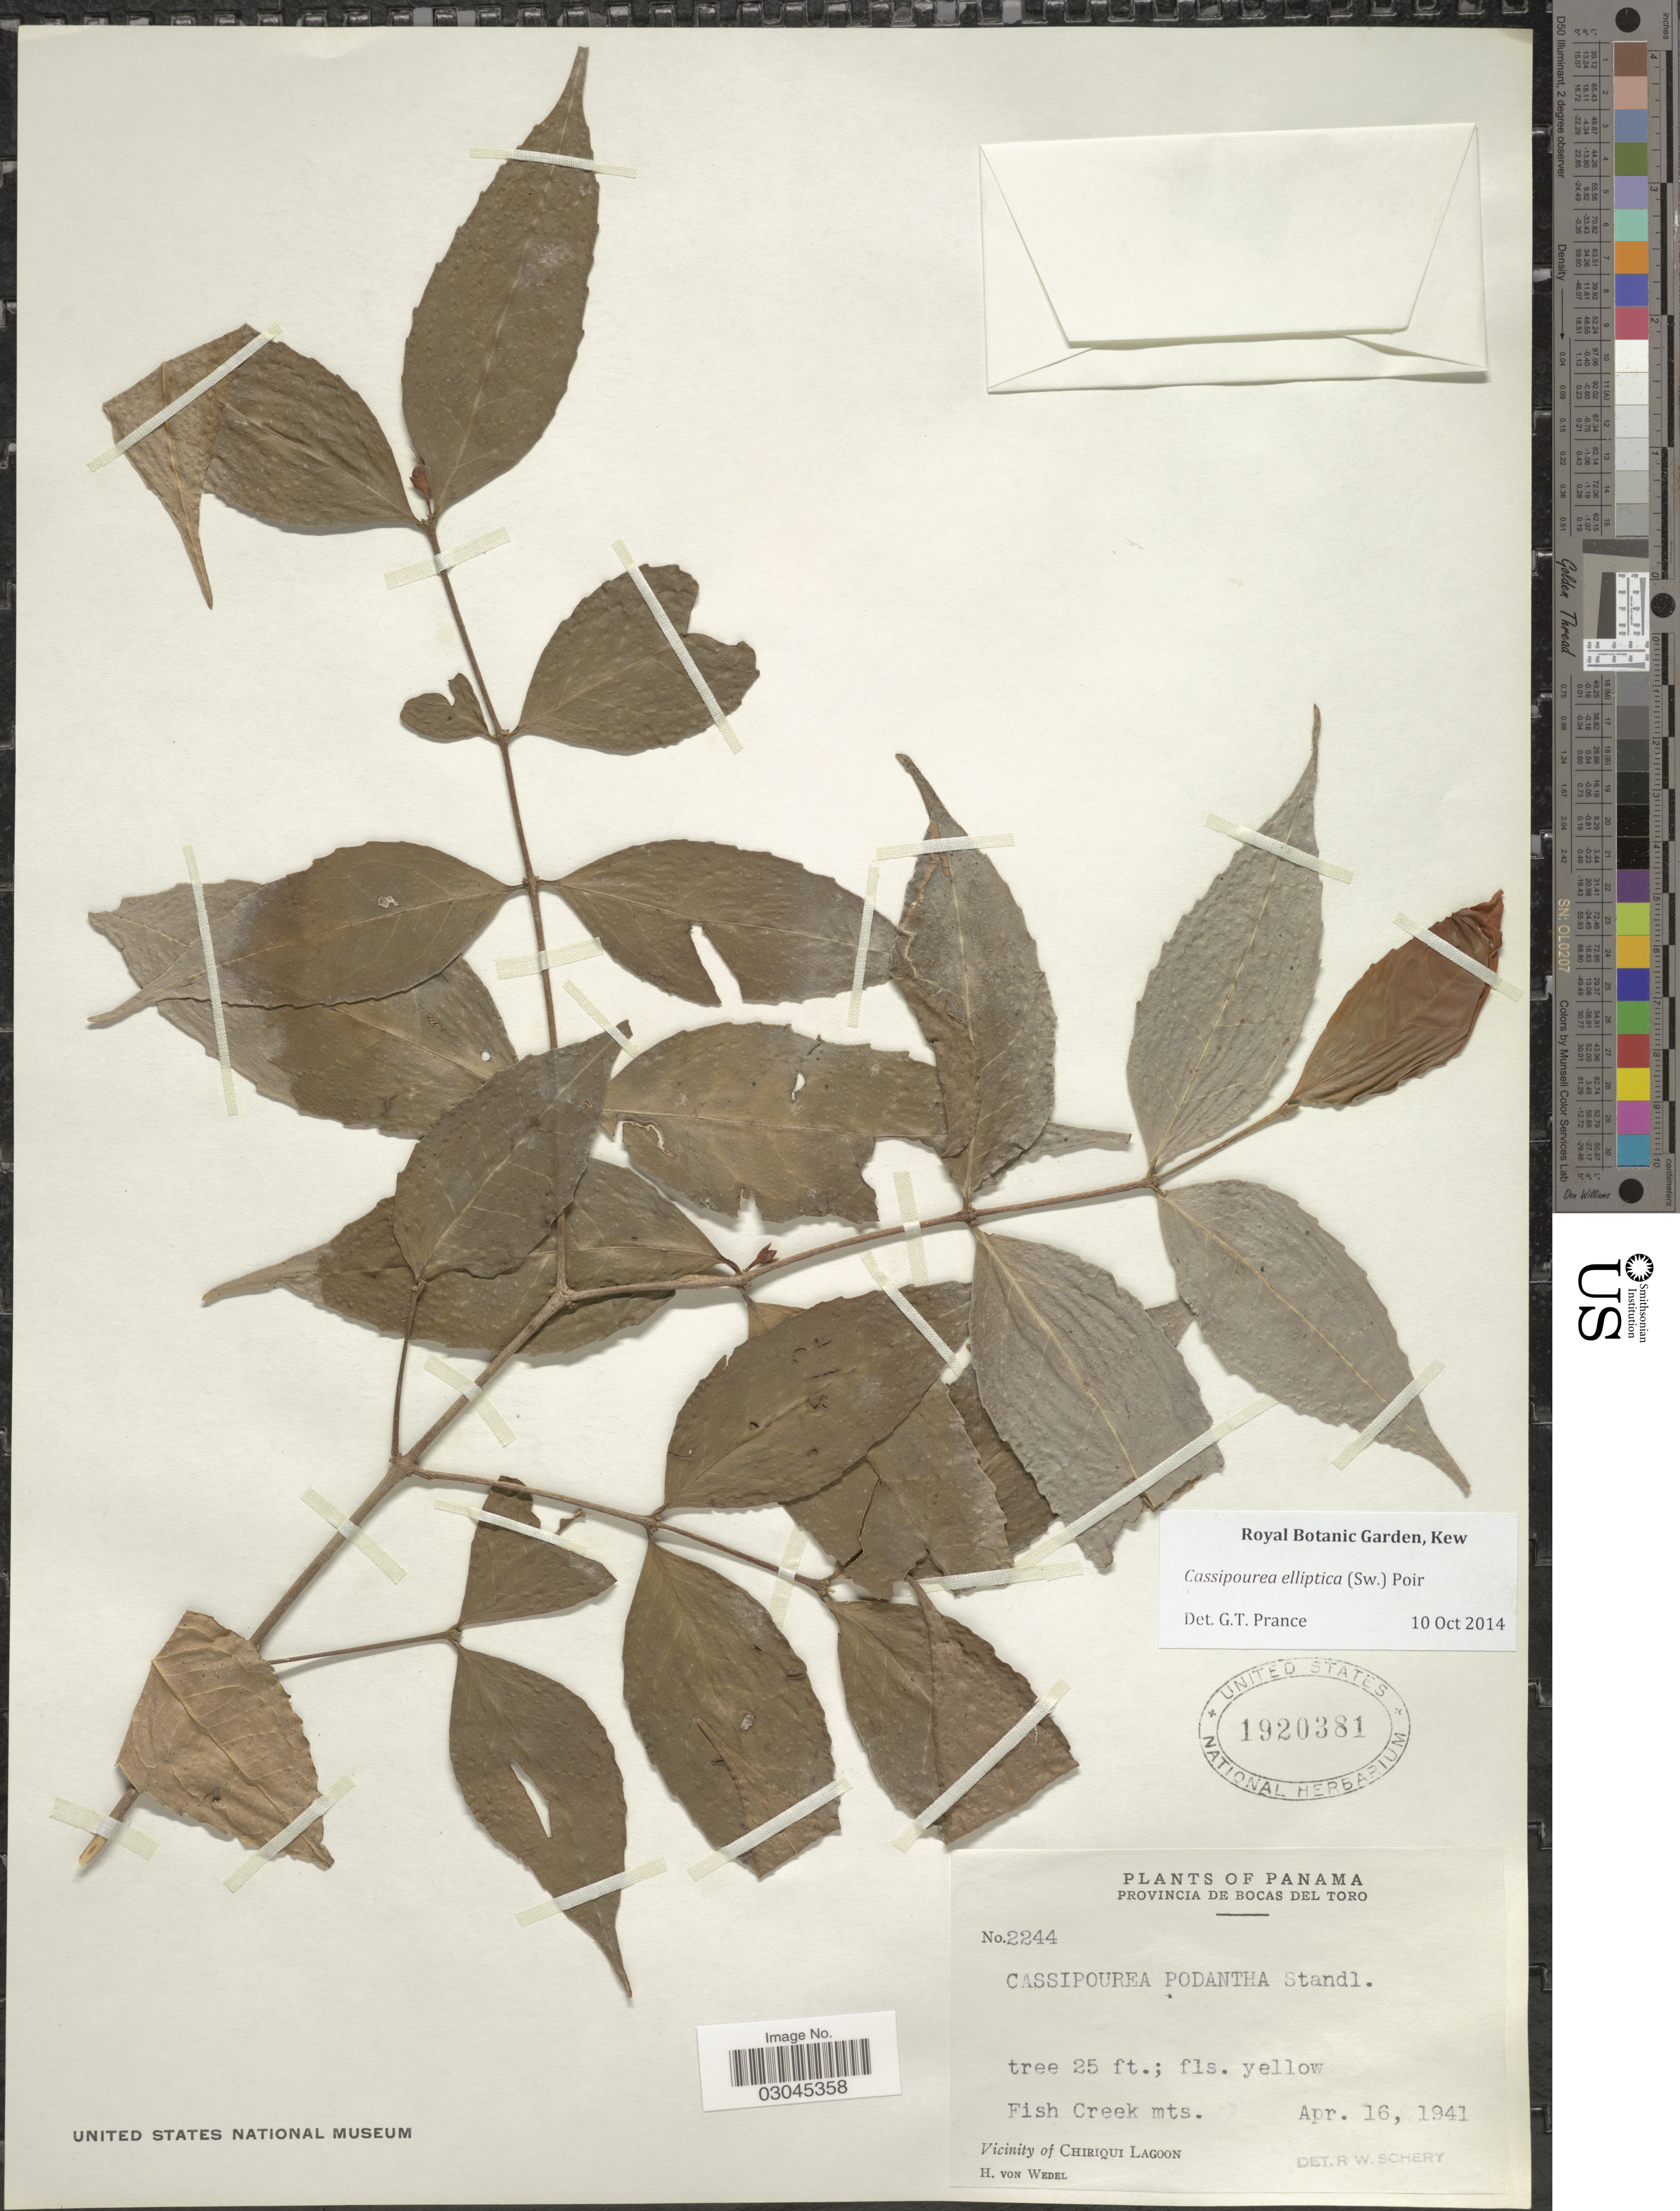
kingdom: Plantae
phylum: Tracheophyta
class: Magnoliopsida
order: Malpighiales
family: Rhizophoraceae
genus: Cassipourea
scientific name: Cassipourea elliptica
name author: (Sw.) Poir.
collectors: H. von Wedel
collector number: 2244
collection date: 1941-04-16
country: Panama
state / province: Bocas del Toro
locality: Provincia de Bocas del Toro. Fish Creek mts. Vicinity of Chiriqui Lagoon.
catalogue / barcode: US 1920381